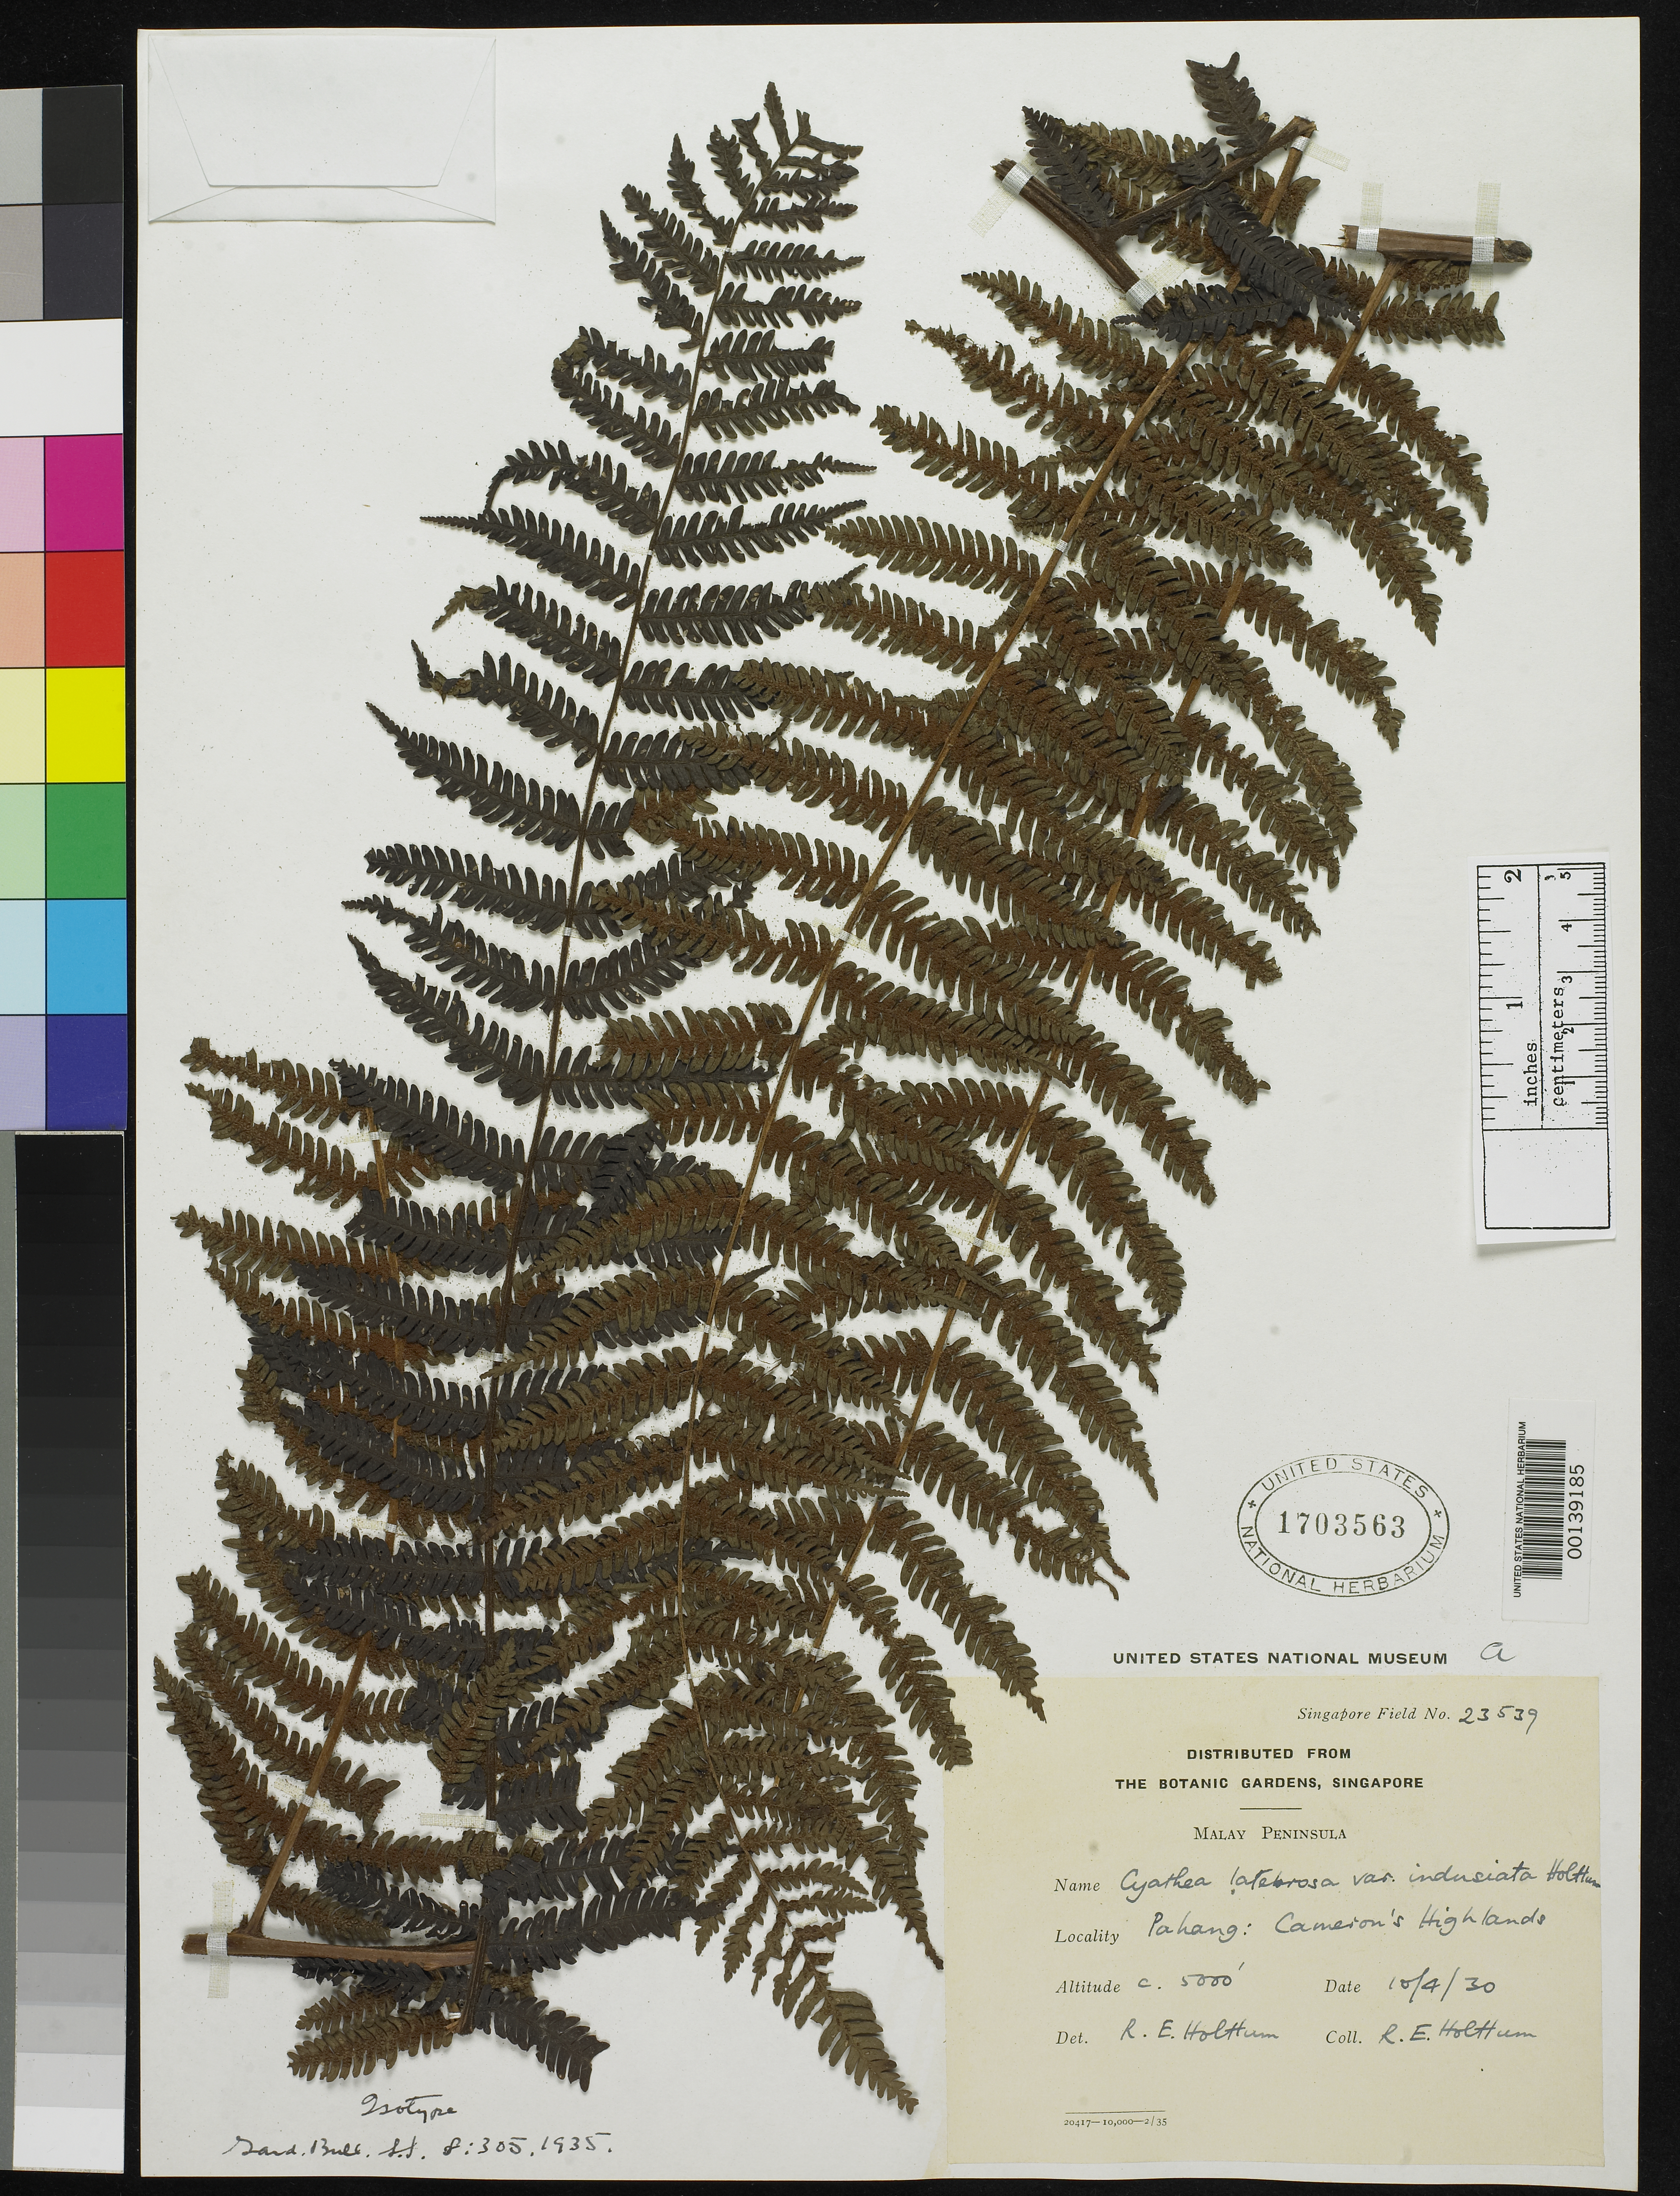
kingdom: Plantae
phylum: Tracheophyta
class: Polypodiopsida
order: Cyatheales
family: Cyatheaceae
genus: Cyathea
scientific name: Cyathea latebrosa var. indusiata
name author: Holttum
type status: Type Collection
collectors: R. E. Holttum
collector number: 23539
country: Malaysia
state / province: Pahang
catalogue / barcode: US 1703563